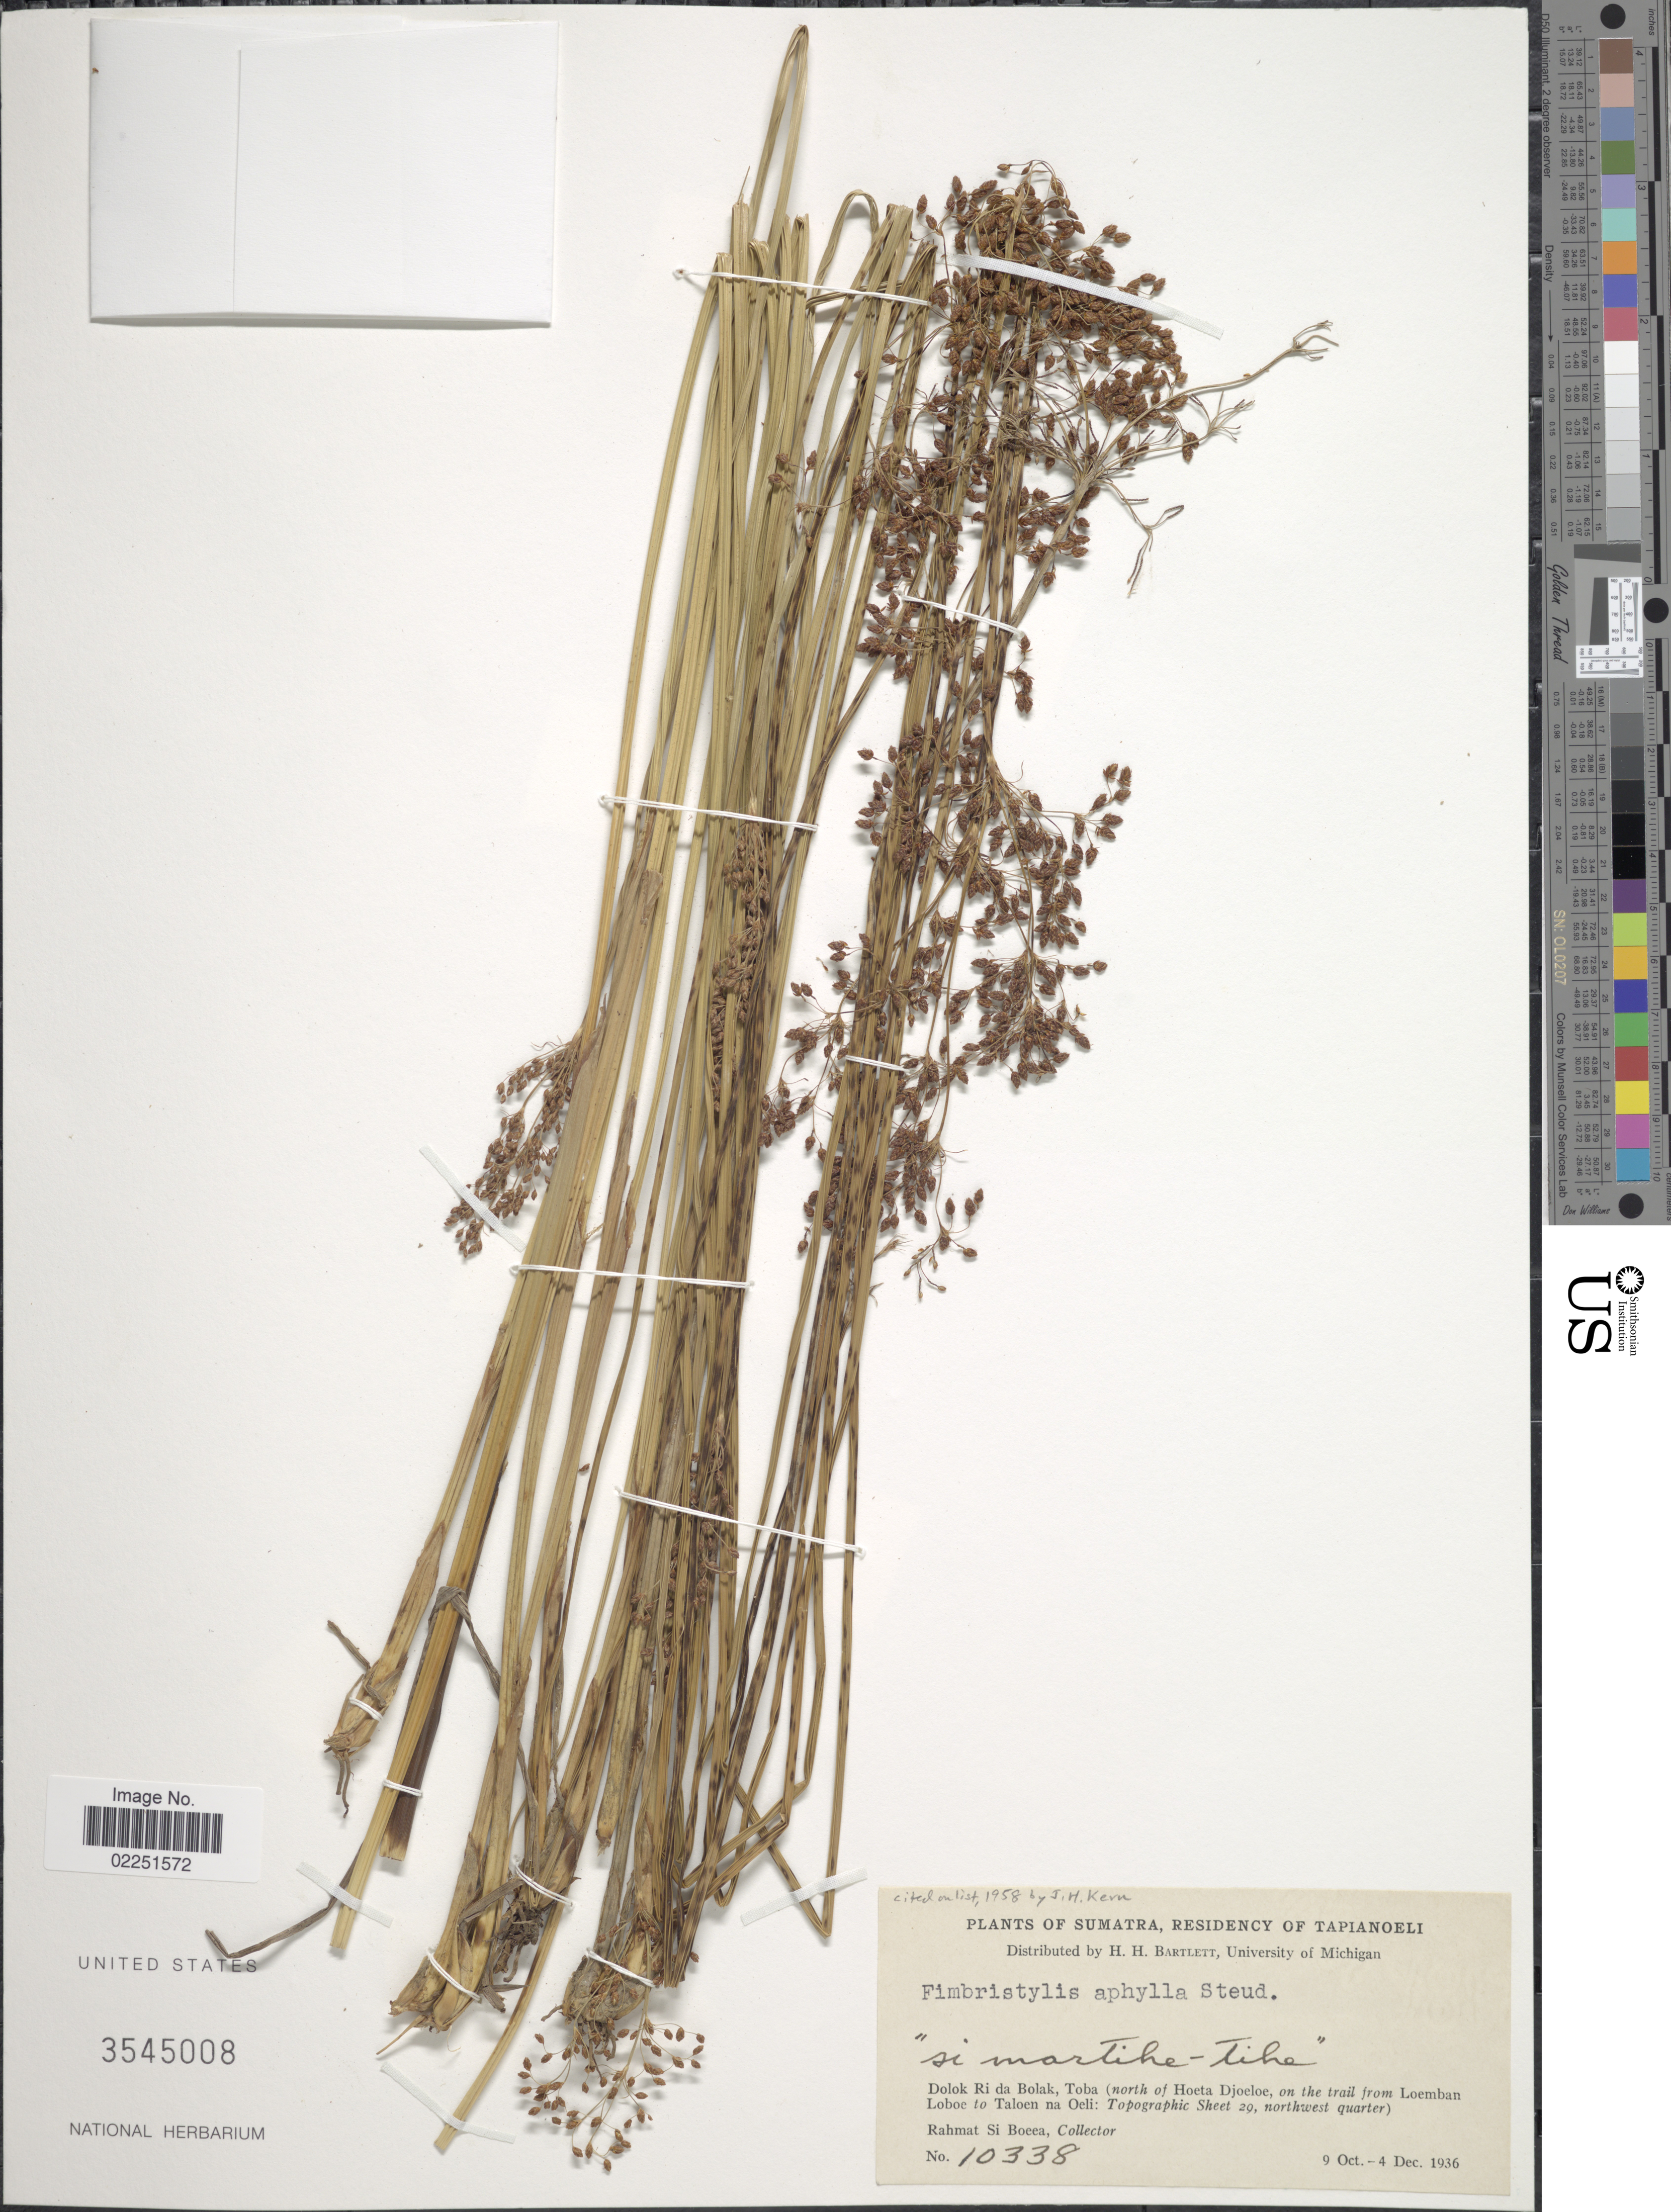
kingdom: Plantae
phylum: Tracheophyta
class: Liliopsida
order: Poales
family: Cyperaceae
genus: Fimbristylis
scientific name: Fimbristylis aphylla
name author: Steud.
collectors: Rahmat Si Boeea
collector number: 10338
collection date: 1936-10-09/1936-12-04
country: Indonesia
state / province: Sumatra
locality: Residency of Tapianoeli, Dolok Ri da Bolak, Toba (north of Hoeta Djoeloe, on the trail from Loeban Loboe to Taloen na Oeli: Topographic Sheet 29, northwest quarter) [interpreted]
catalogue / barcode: US 3545008